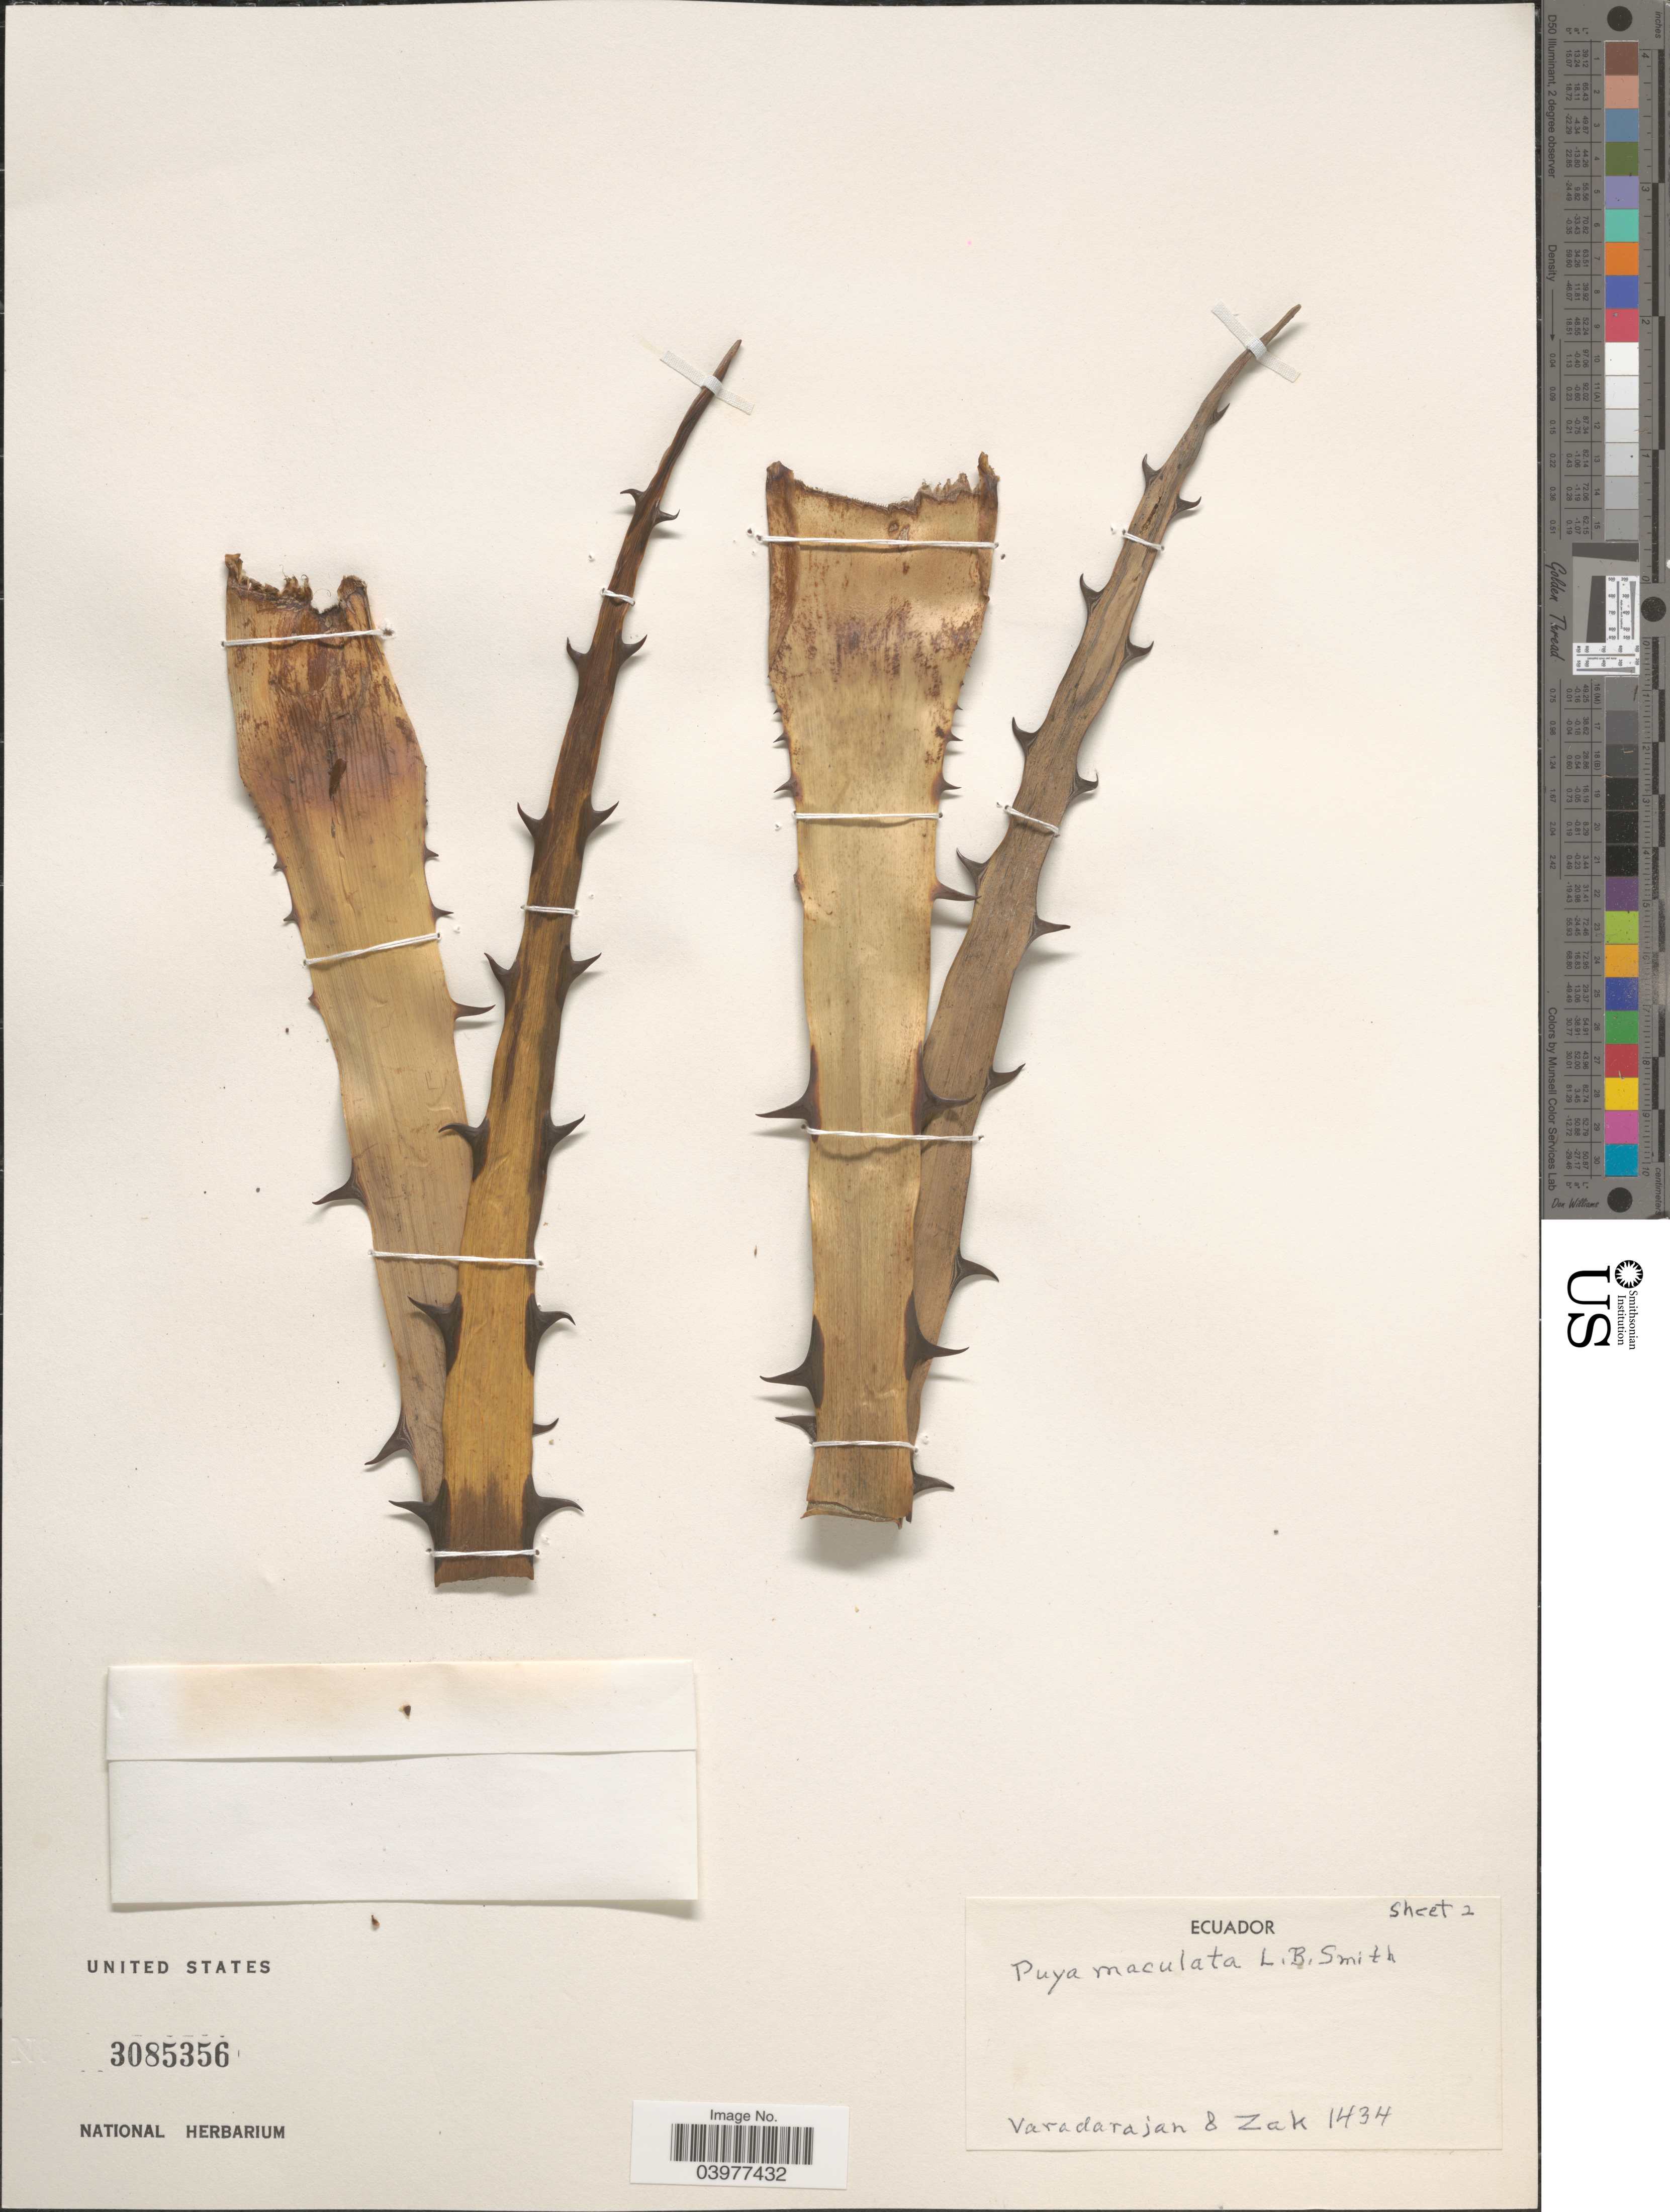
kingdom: Plantae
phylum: Tracheophyta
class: Liliopsida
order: Poales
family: Bromeliaceae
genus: Puya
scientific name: Puya maculata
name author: L.B. Sm.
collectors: Varadarajan, -- & Zak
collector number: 1434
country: Ecuador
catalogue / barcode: US 3085356